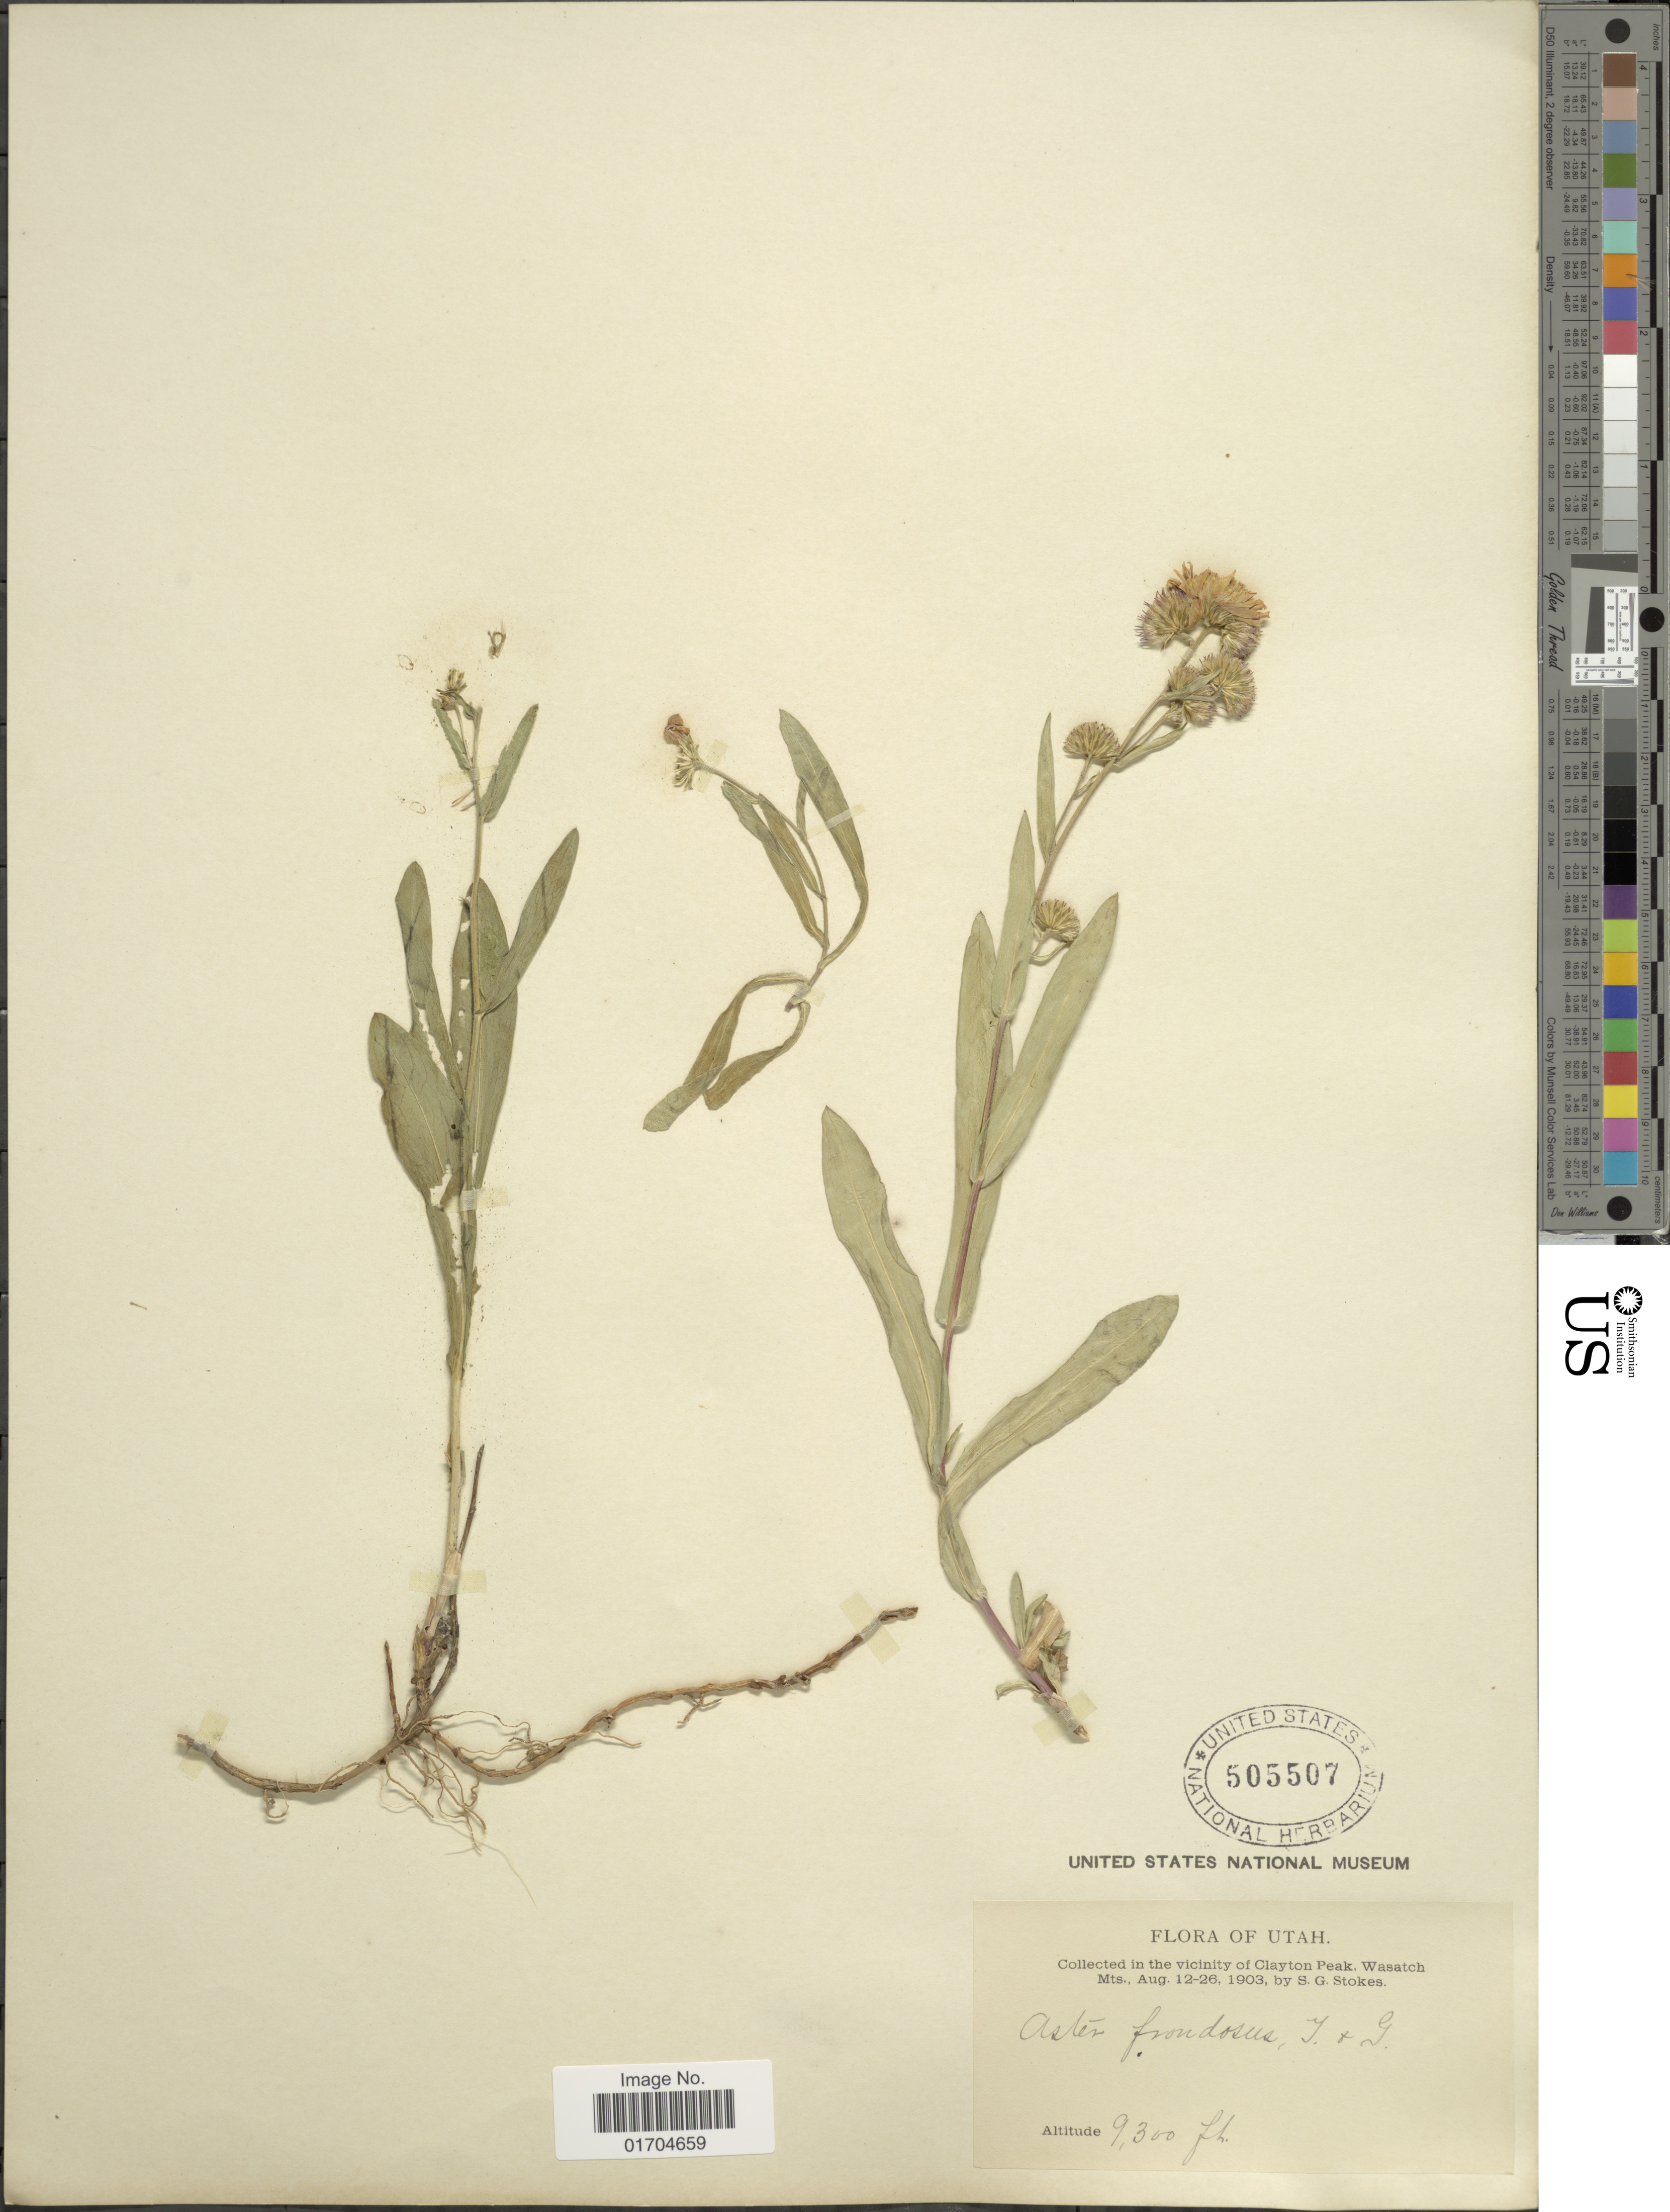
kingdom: Plantae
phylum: Tracheophyta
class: Magnoliopsida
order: Asterales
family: Asteraceae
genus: Symphyotrichum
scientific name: Symphyotrichum sp.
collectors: S. G. Stokes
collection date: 1903-08-12/1903-08-26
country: United States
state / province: Utah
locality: In the vicinity of Clayton Peak, Wasatch Mts.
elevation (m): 2835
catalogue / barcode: US 505507